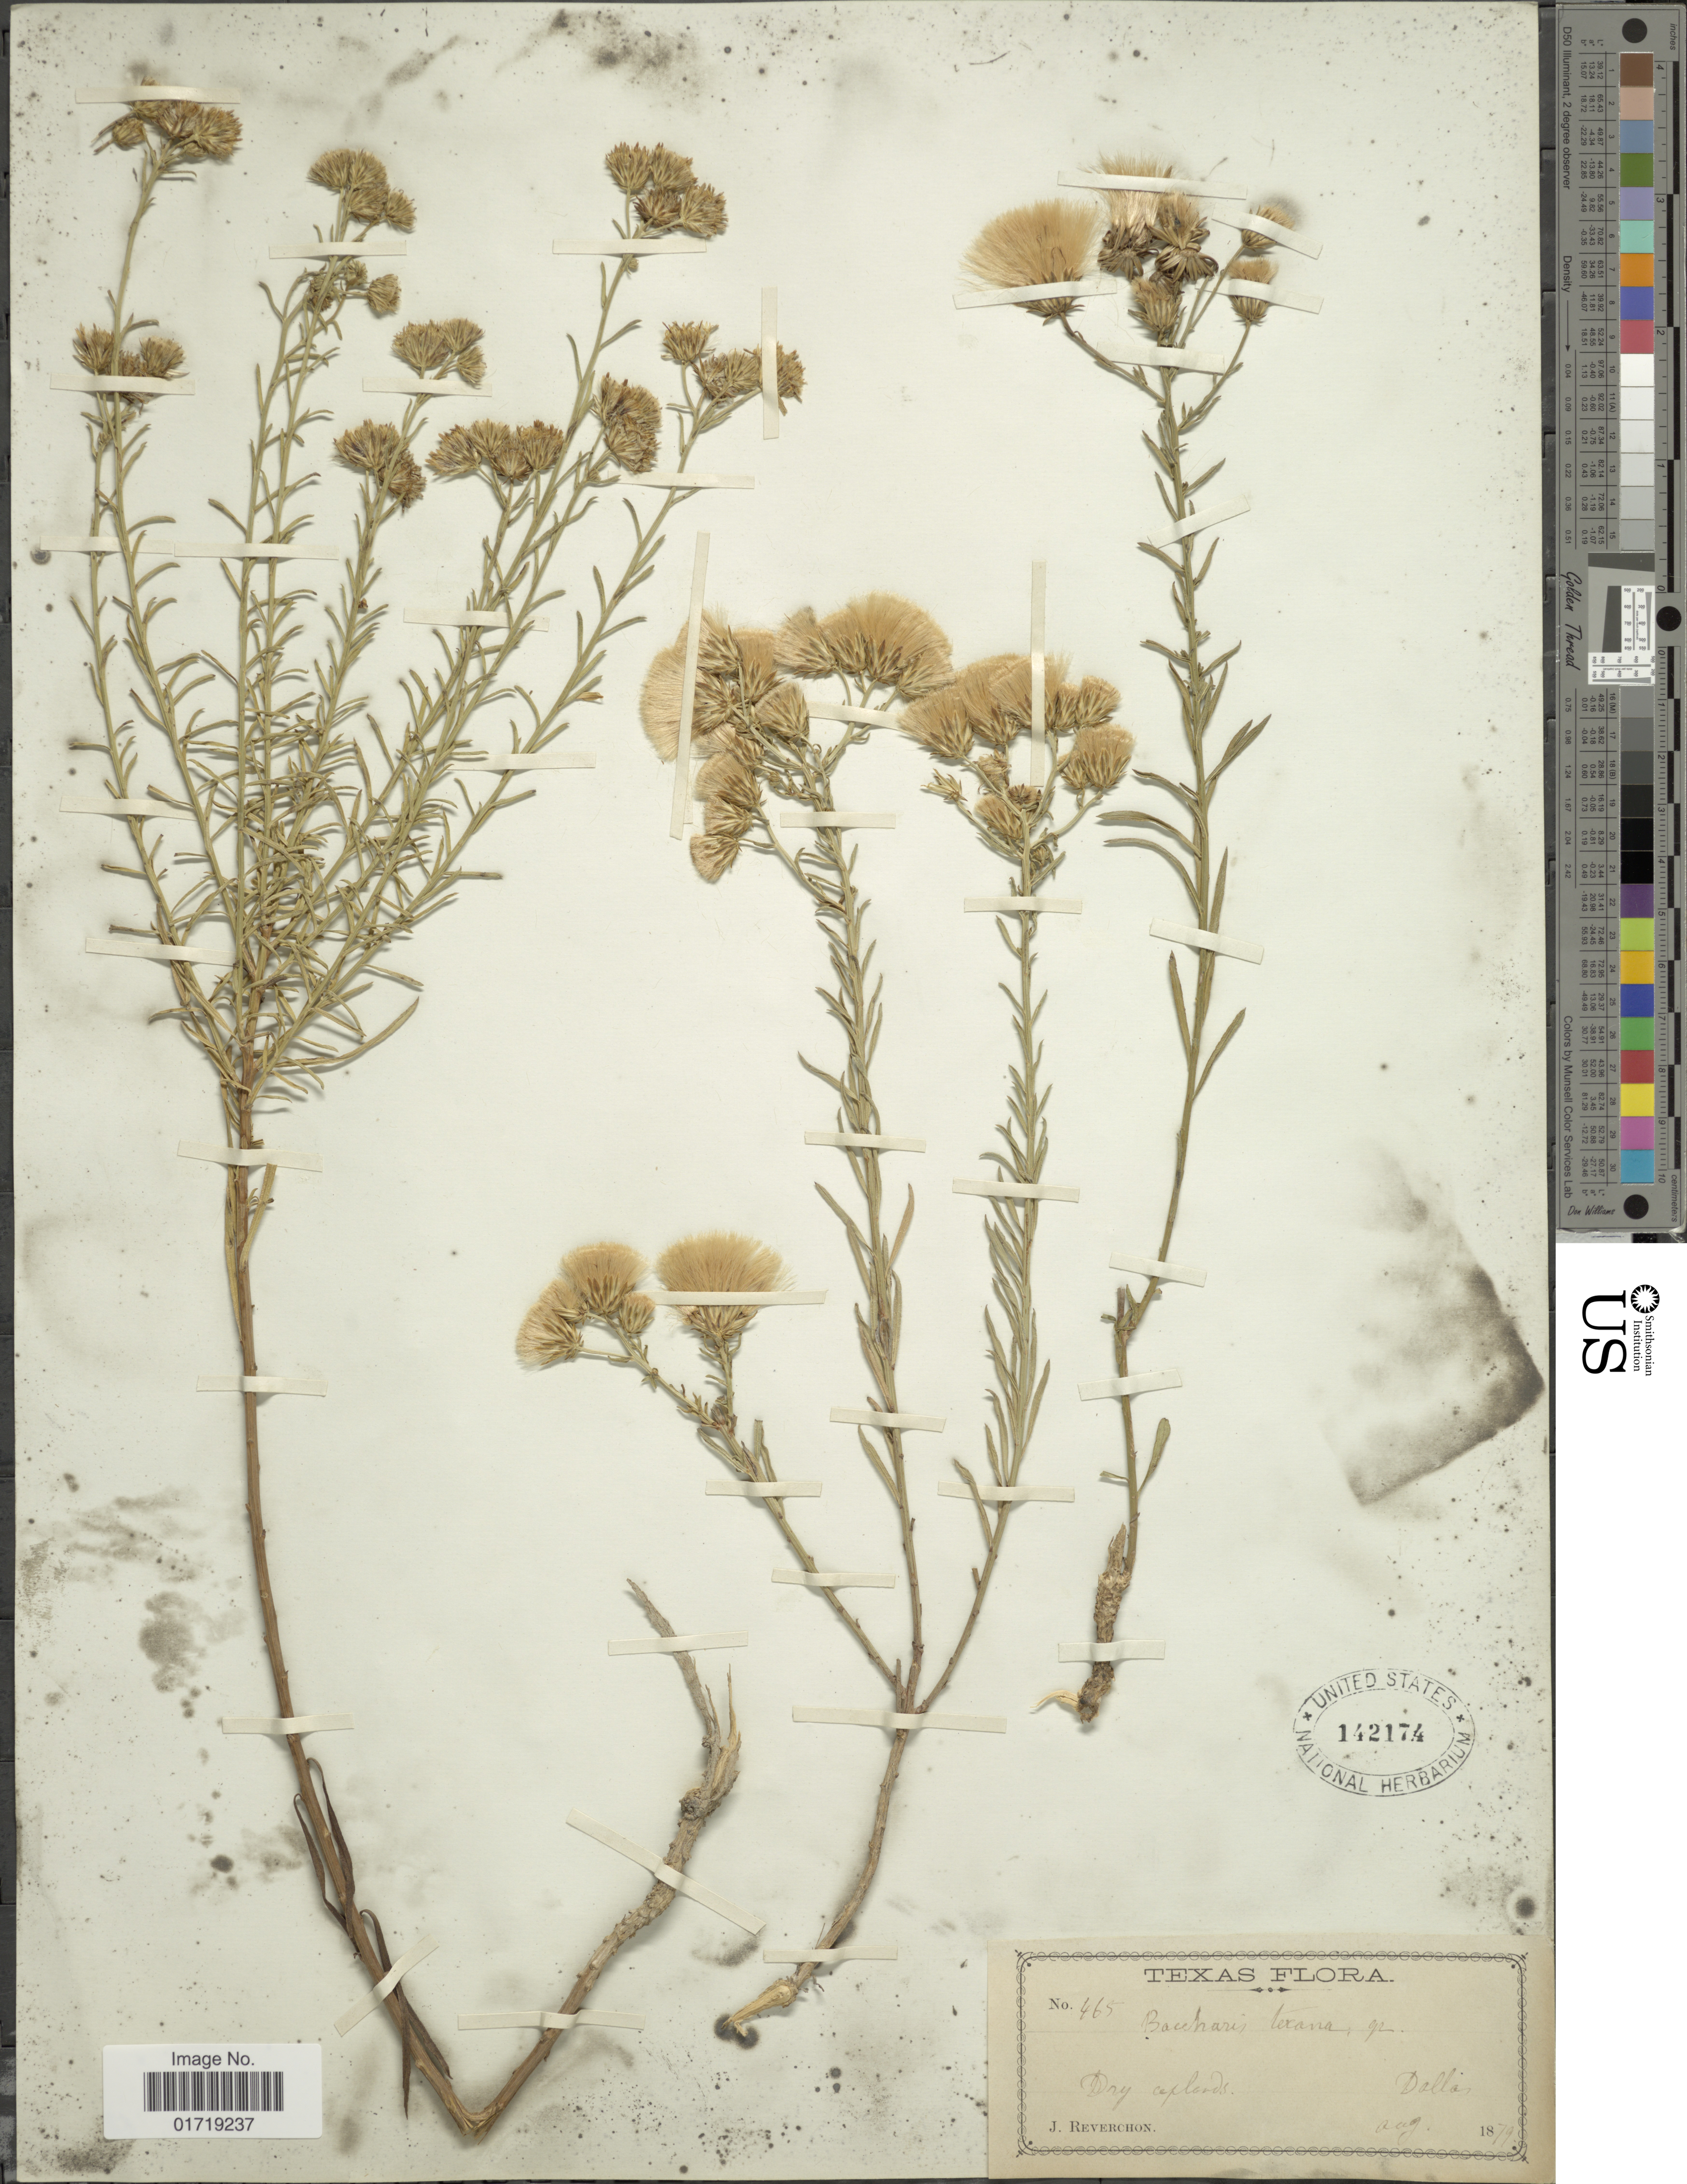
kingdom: Plantae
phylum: Tracheophyta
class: Magnoliopsida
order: Asterales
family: Asteraceae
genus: Baccharis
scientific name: Baccharis texana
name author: (Torr.) A. Gray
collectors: J. Reverchon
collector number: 465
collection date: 1879-08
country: United States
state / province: Texas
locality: Dry upland, Dallas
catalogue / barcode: US 142174